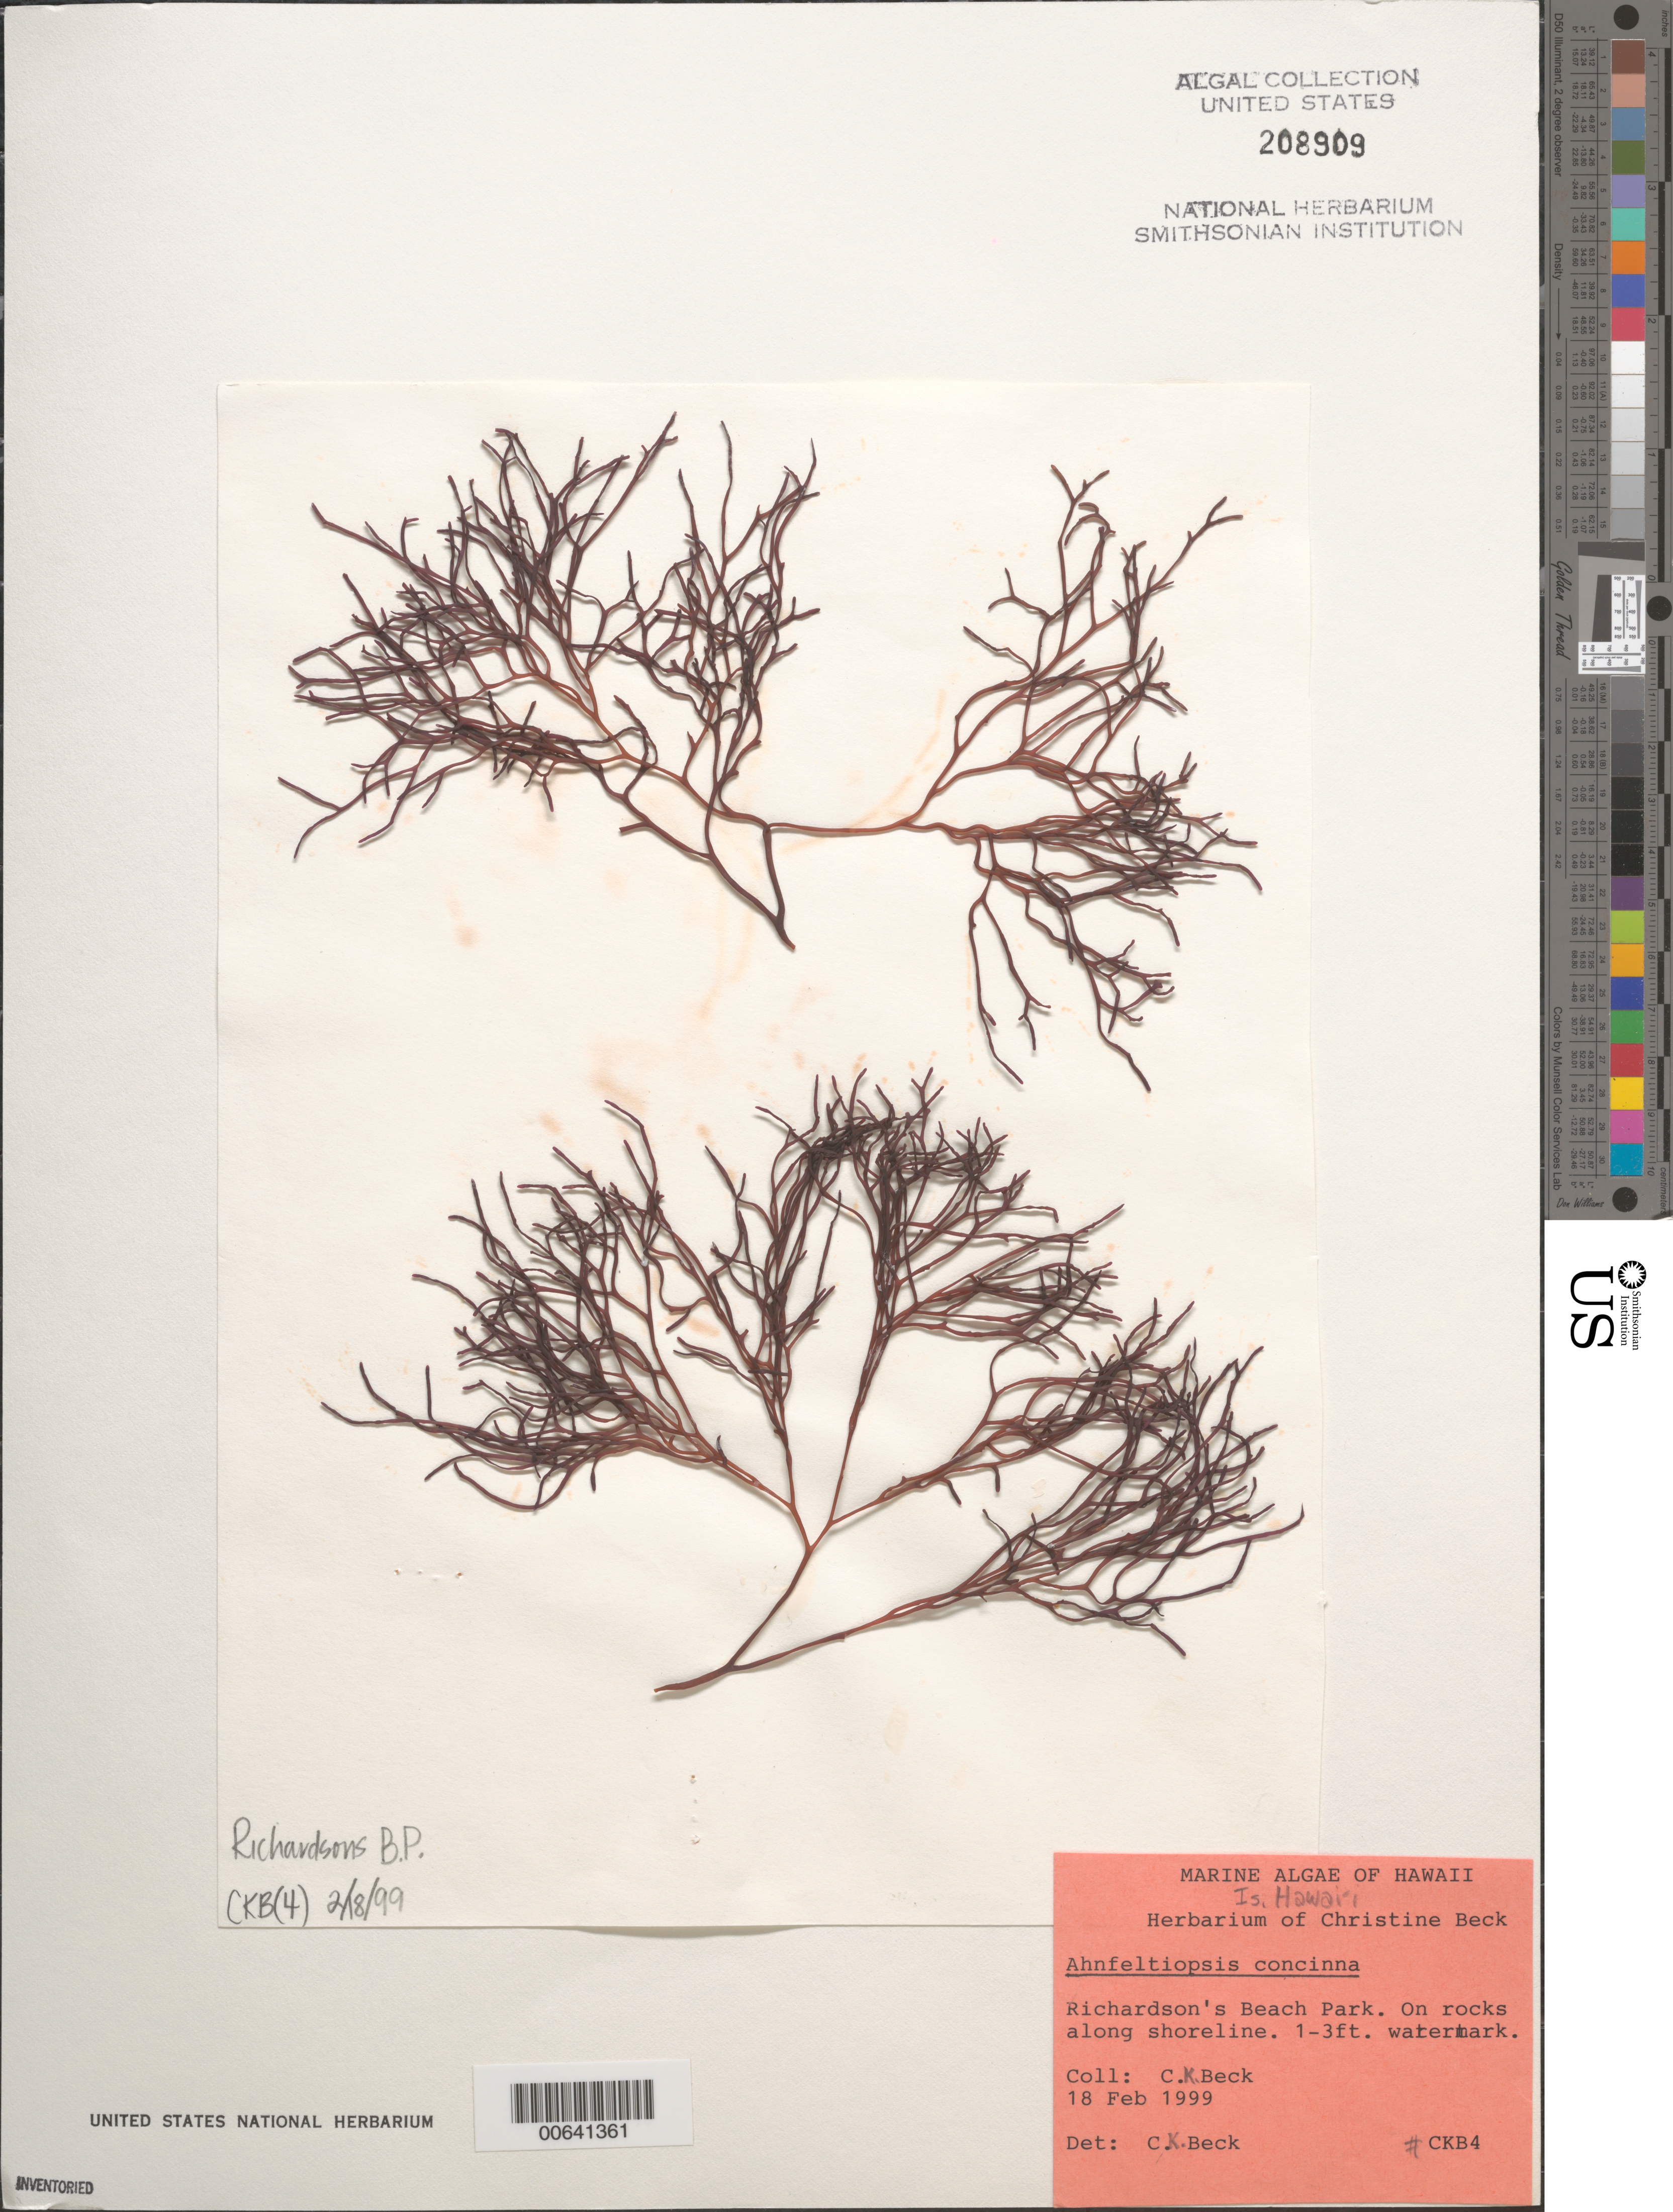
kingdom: Plantae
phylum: Rhodophyta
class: Florideophyceae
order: Gigartinales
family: Phyllophoraceae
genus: Gymnogongrus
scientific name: Gymnogongrus durvillei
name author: (Bory) M.S.Calderon & S.M. Boo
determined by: Algae name updating Project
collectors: C. K. Beck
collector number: CKB4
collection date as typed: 18 Feb 1999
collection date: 1999-02-18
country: United States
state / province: Hawaii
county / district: Hawaii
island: Hawaii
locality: Richardson's State Park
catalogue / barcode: US 208909